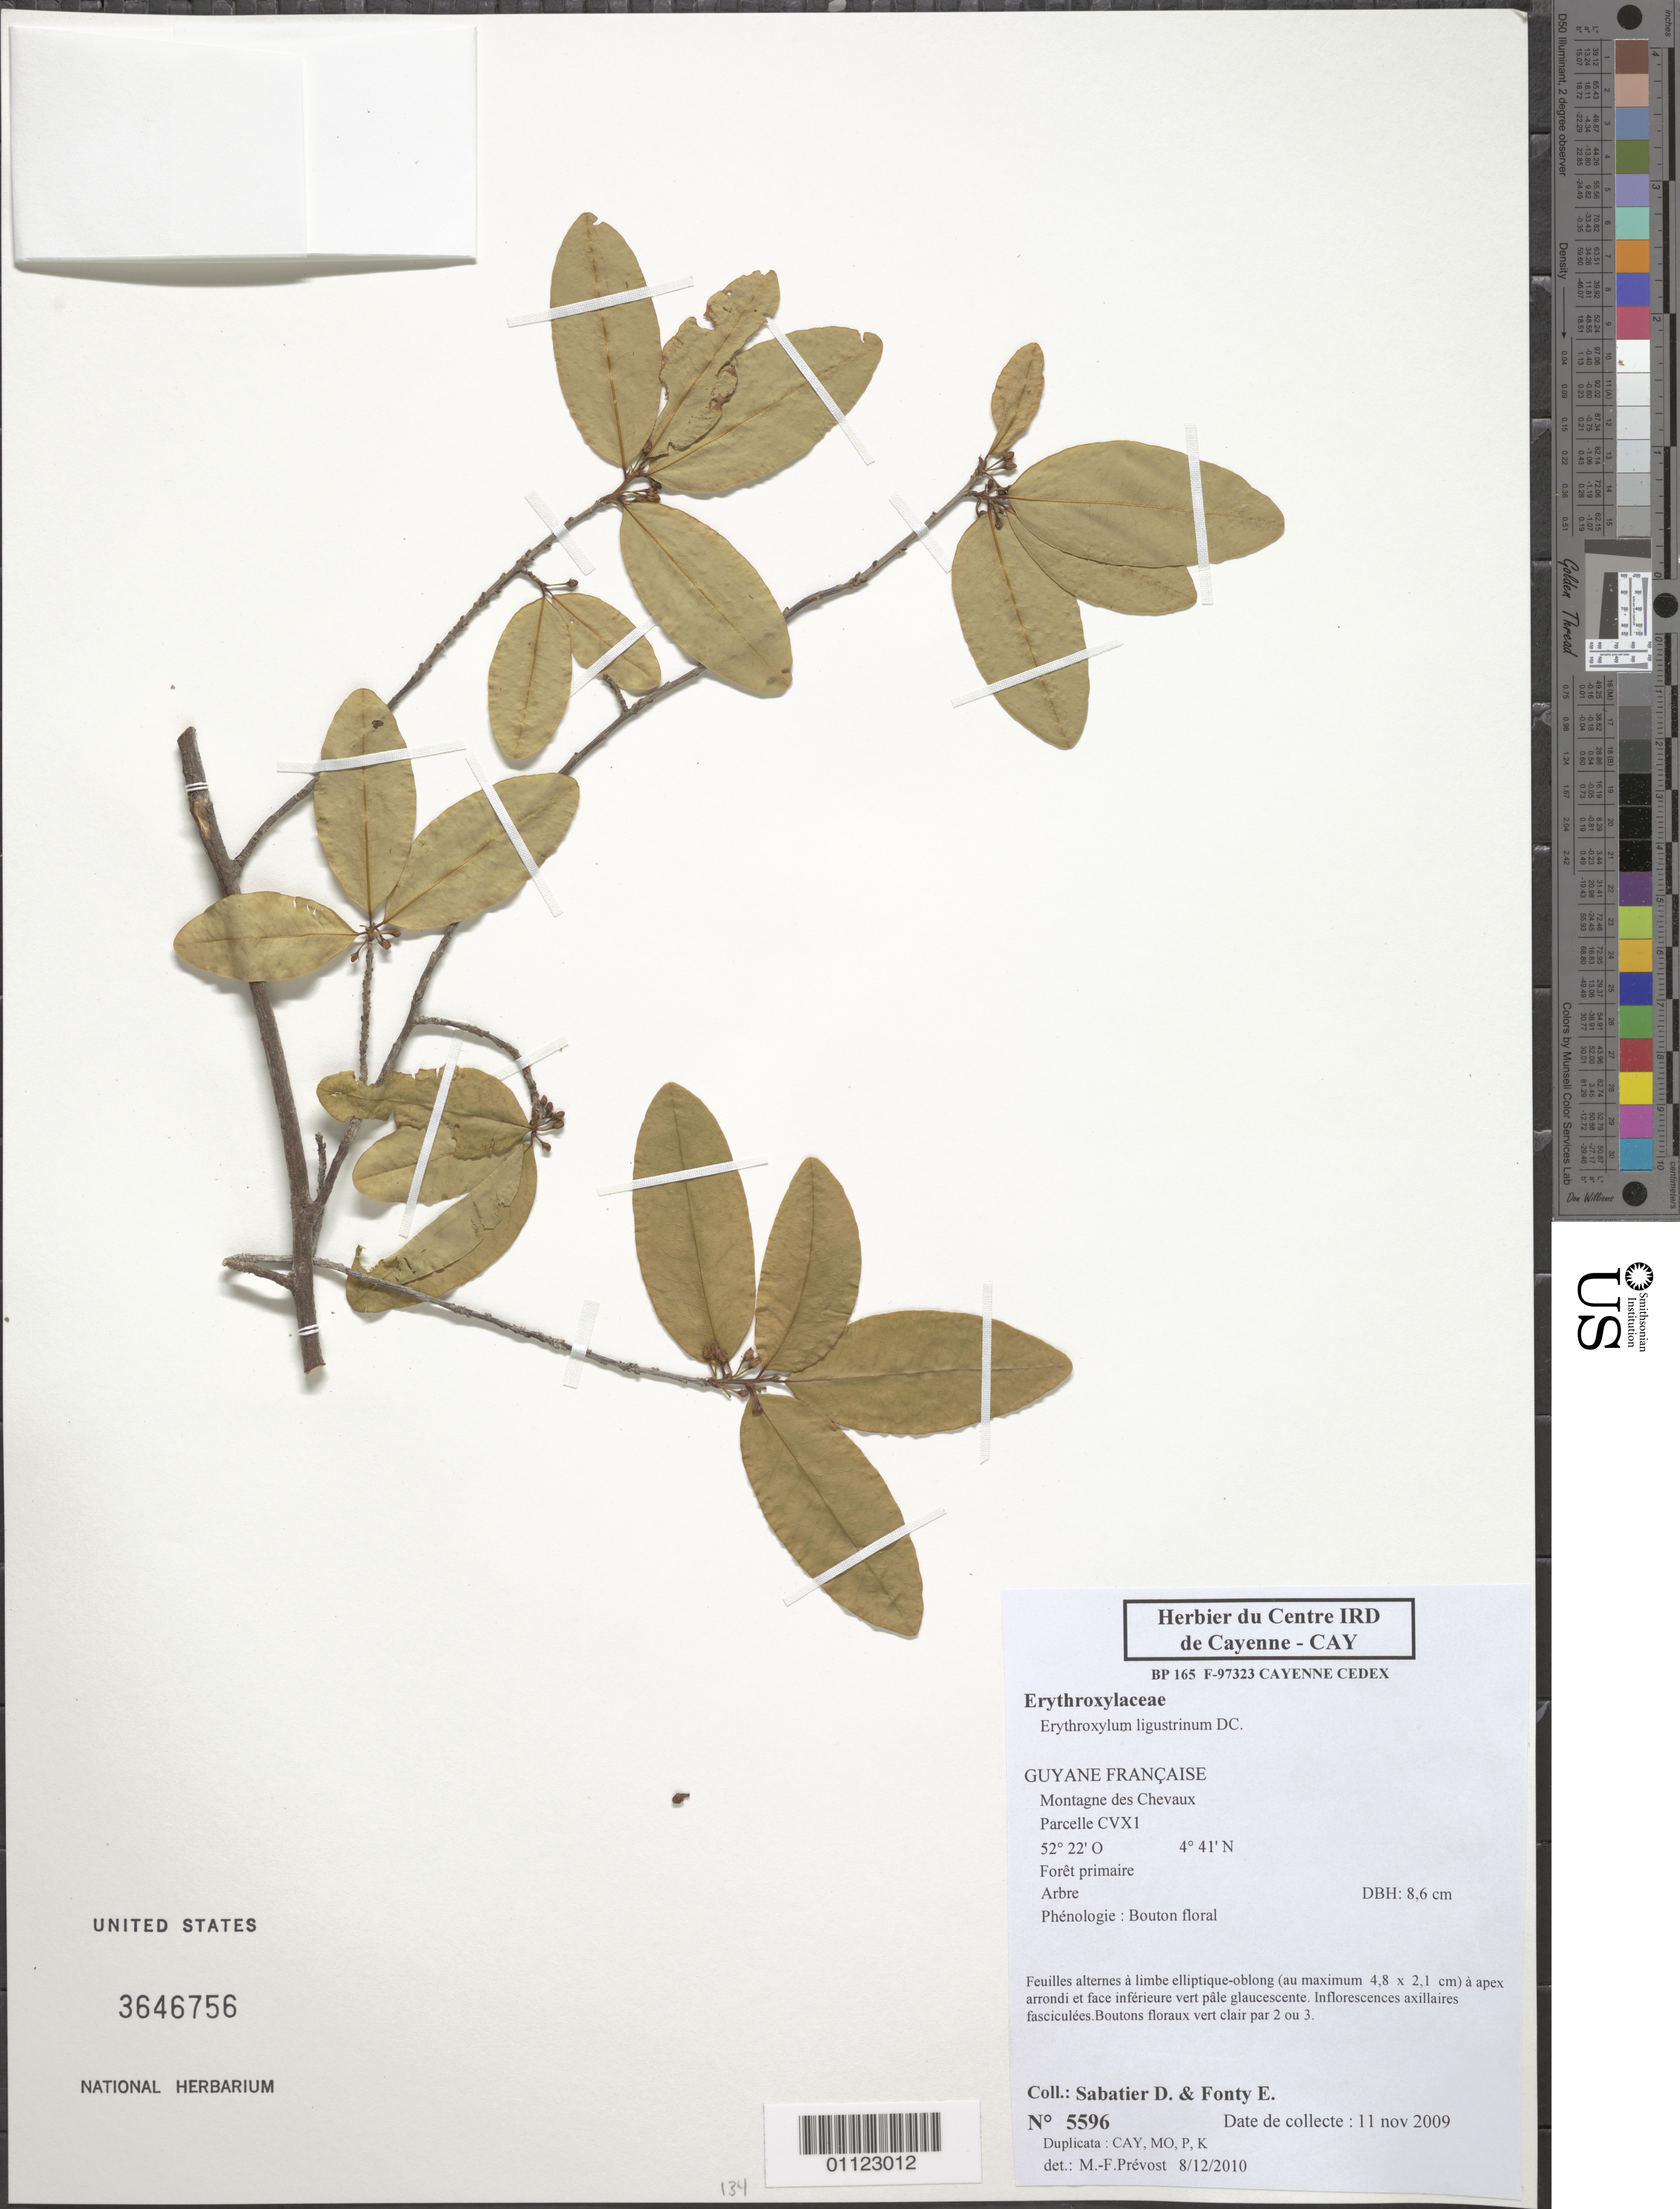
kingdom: Plantae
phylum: Tracheophyta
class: Magnoliopsida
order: Malpighiales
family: Erythroxylaceae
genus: Erythroxylum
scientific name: Erythroxylum ligustrinum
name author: DC.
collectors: D. Sabatier & E. Fonty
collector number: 5596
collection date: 2009-11-11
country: French Guiana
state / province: Cayenne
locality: Guyane Française. Montagne des Chevaux. Parcelle CVXI.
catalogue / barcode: US 3646756